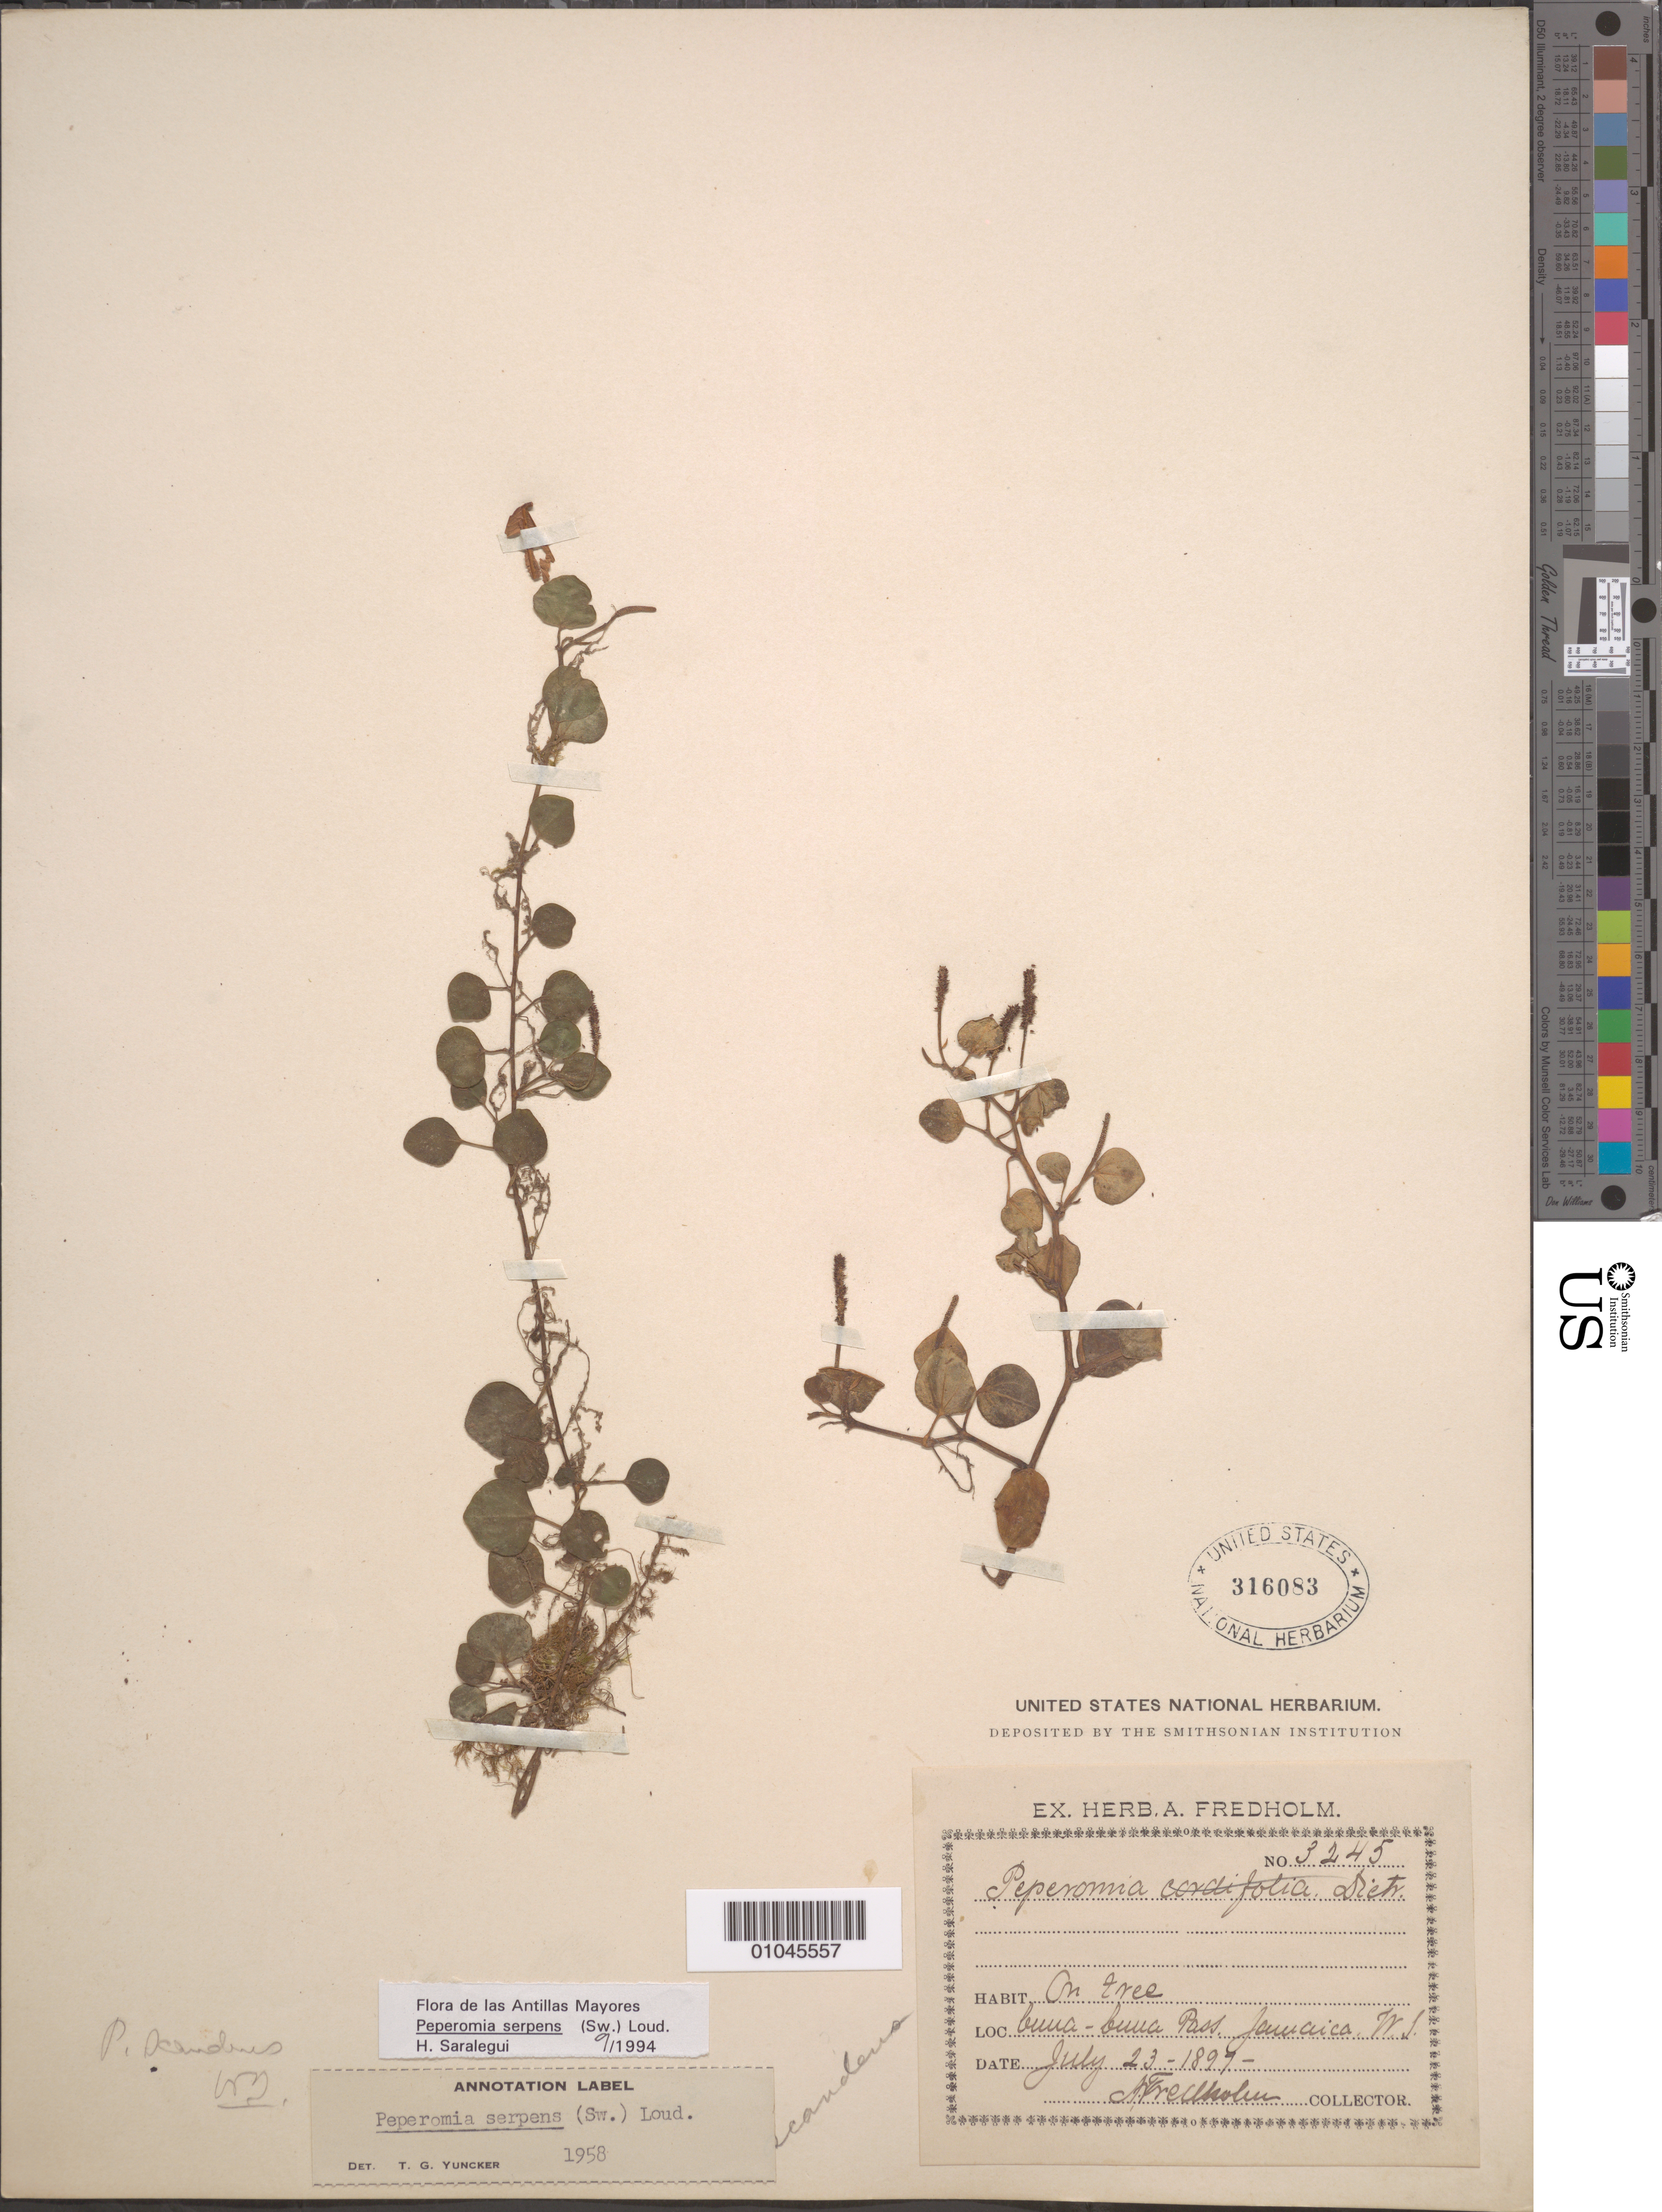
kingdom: Plantae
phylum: Tracheophyta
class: Magnoliopsida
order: Piperales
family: Piperaceae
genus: Peperomia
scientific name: Peperomia serpens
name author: (Sw.) Loudon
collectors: A. Fredholm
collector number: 3245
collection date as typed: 23 Jul 1897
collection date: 1897-07-23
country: Jamaica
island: Jamaica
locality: Luna-Luna Pass on tree.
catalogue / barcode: US 316083